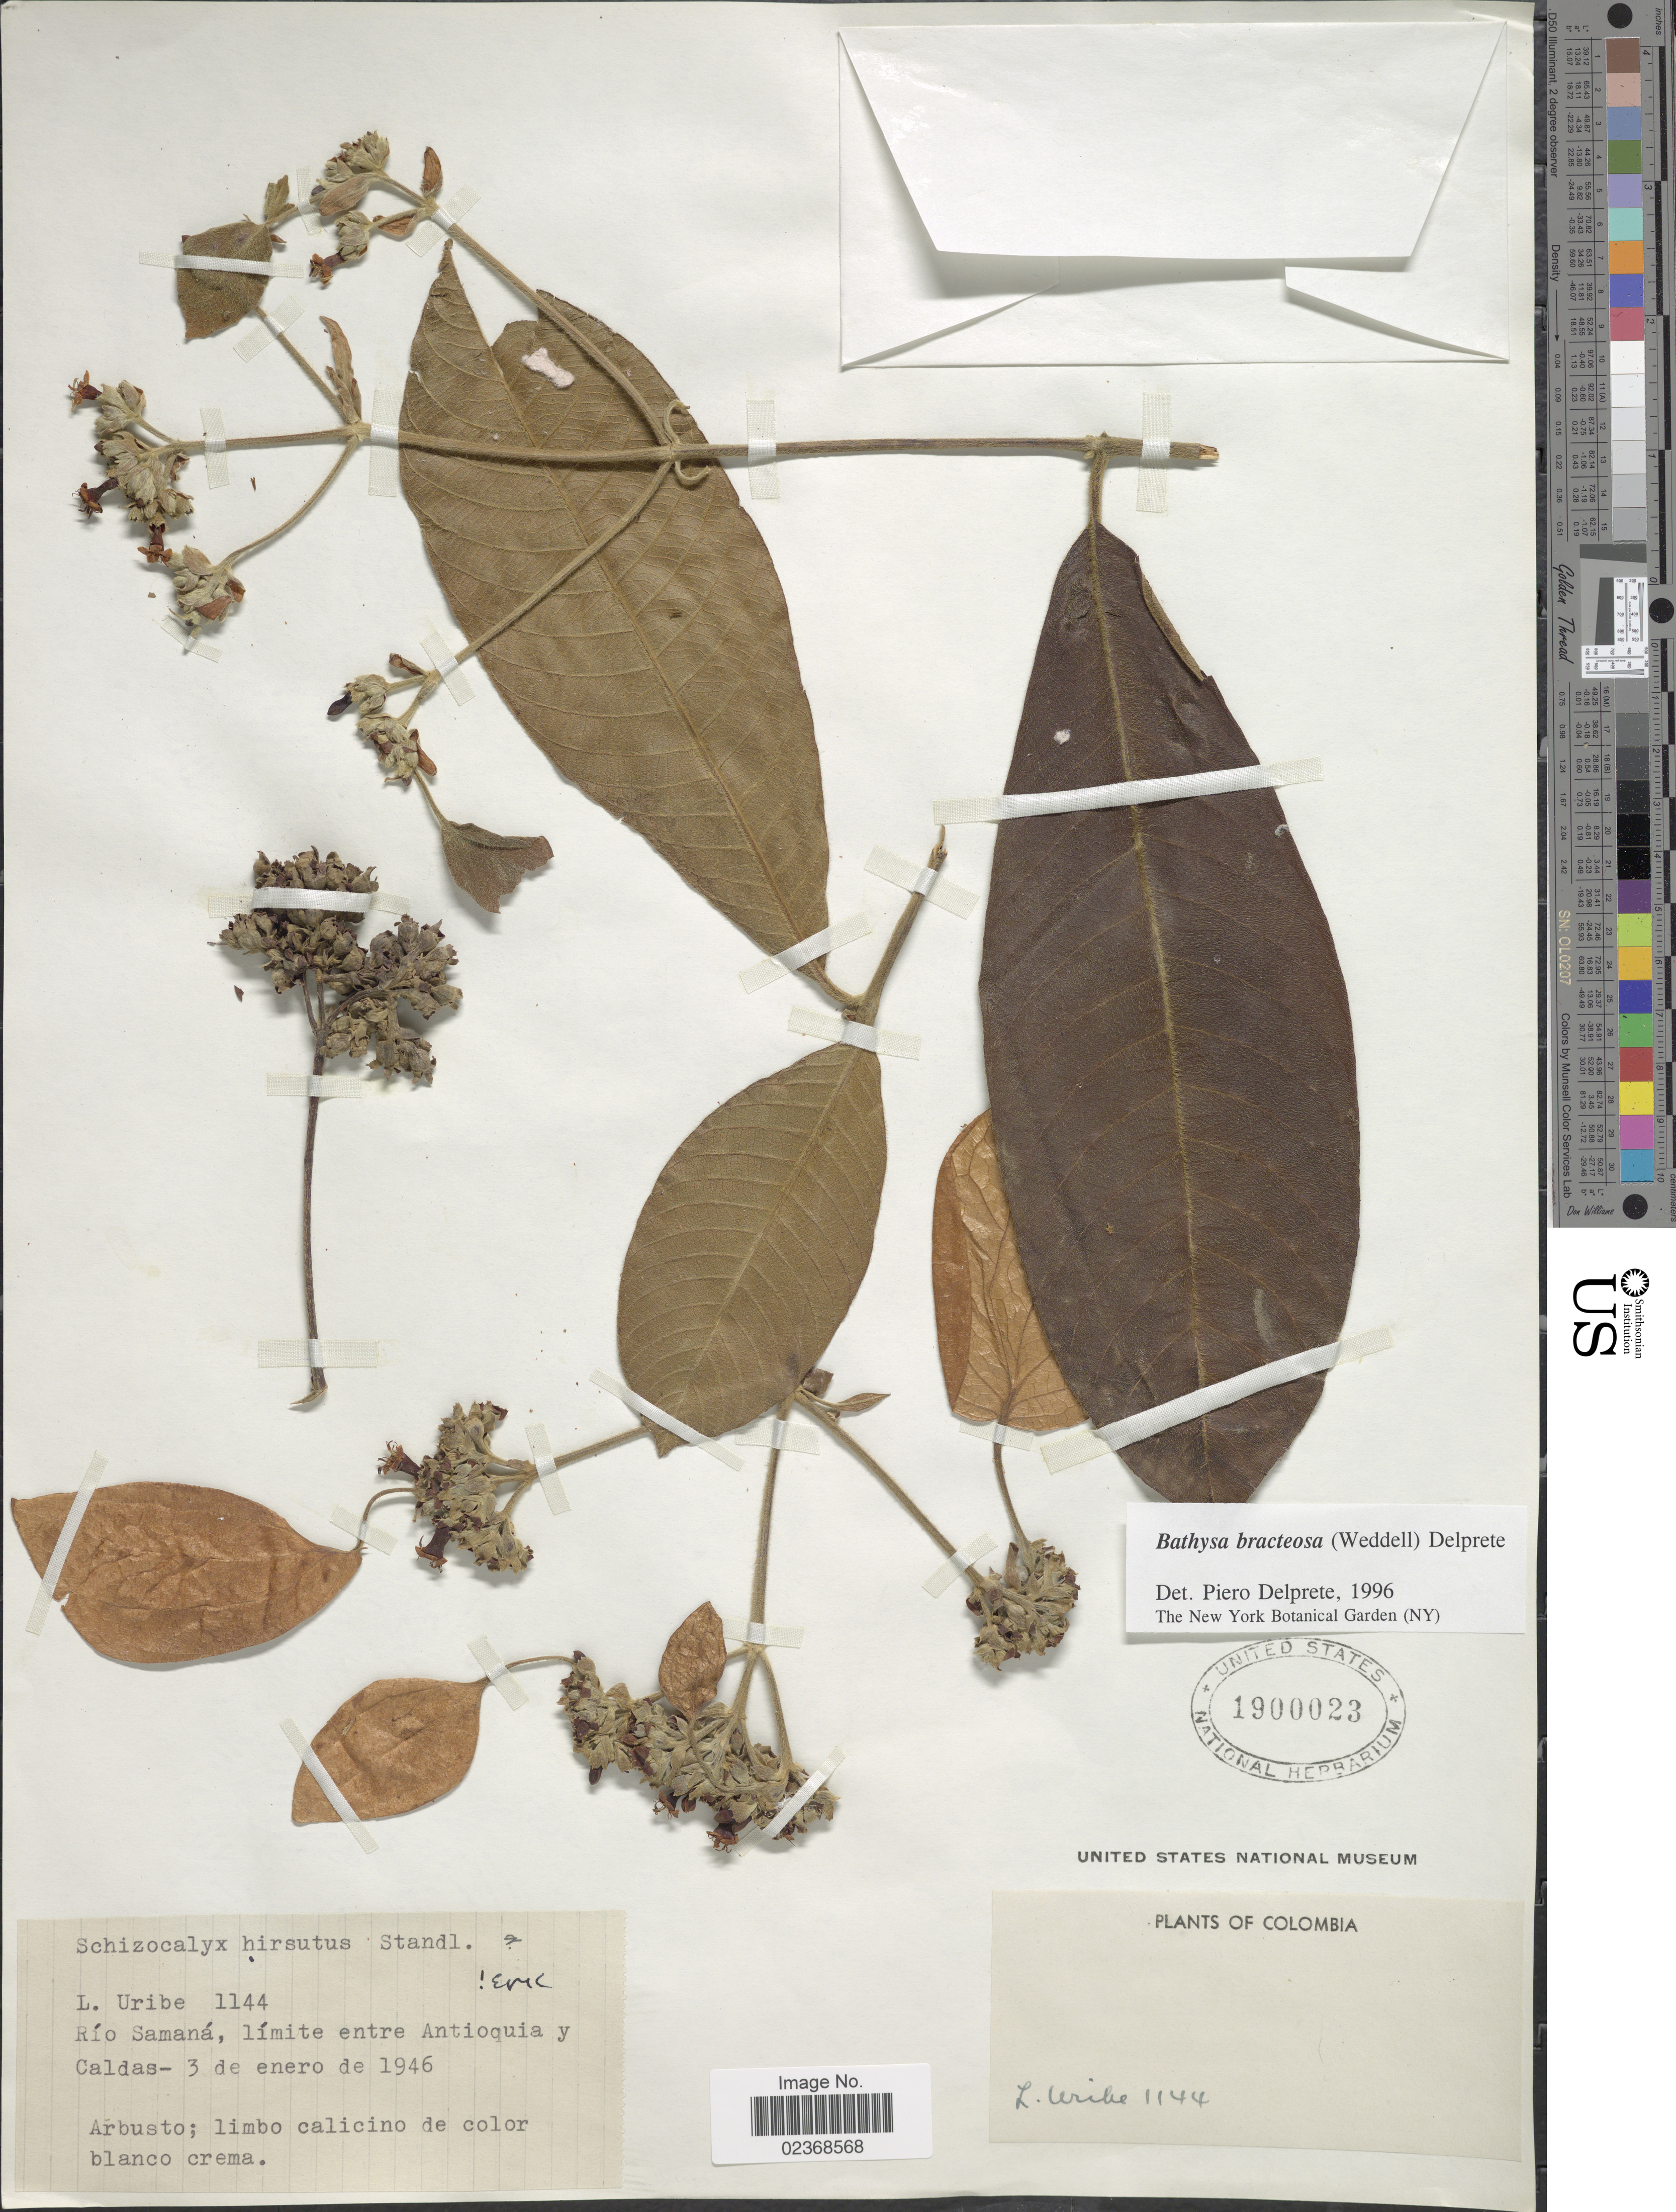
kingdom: Plantae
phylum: Tracheophyta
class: Magnoliopsida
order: Gentianales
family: Rubiaceae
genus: Schizocalyx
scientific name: Schizocalyx bracteosus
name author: Wedd.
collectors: L. Uribe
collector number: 1144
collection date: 1946-01-03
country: Colombia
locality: Rio Samana, limite entre Antioquia y Caldas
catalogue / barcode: US 1900023